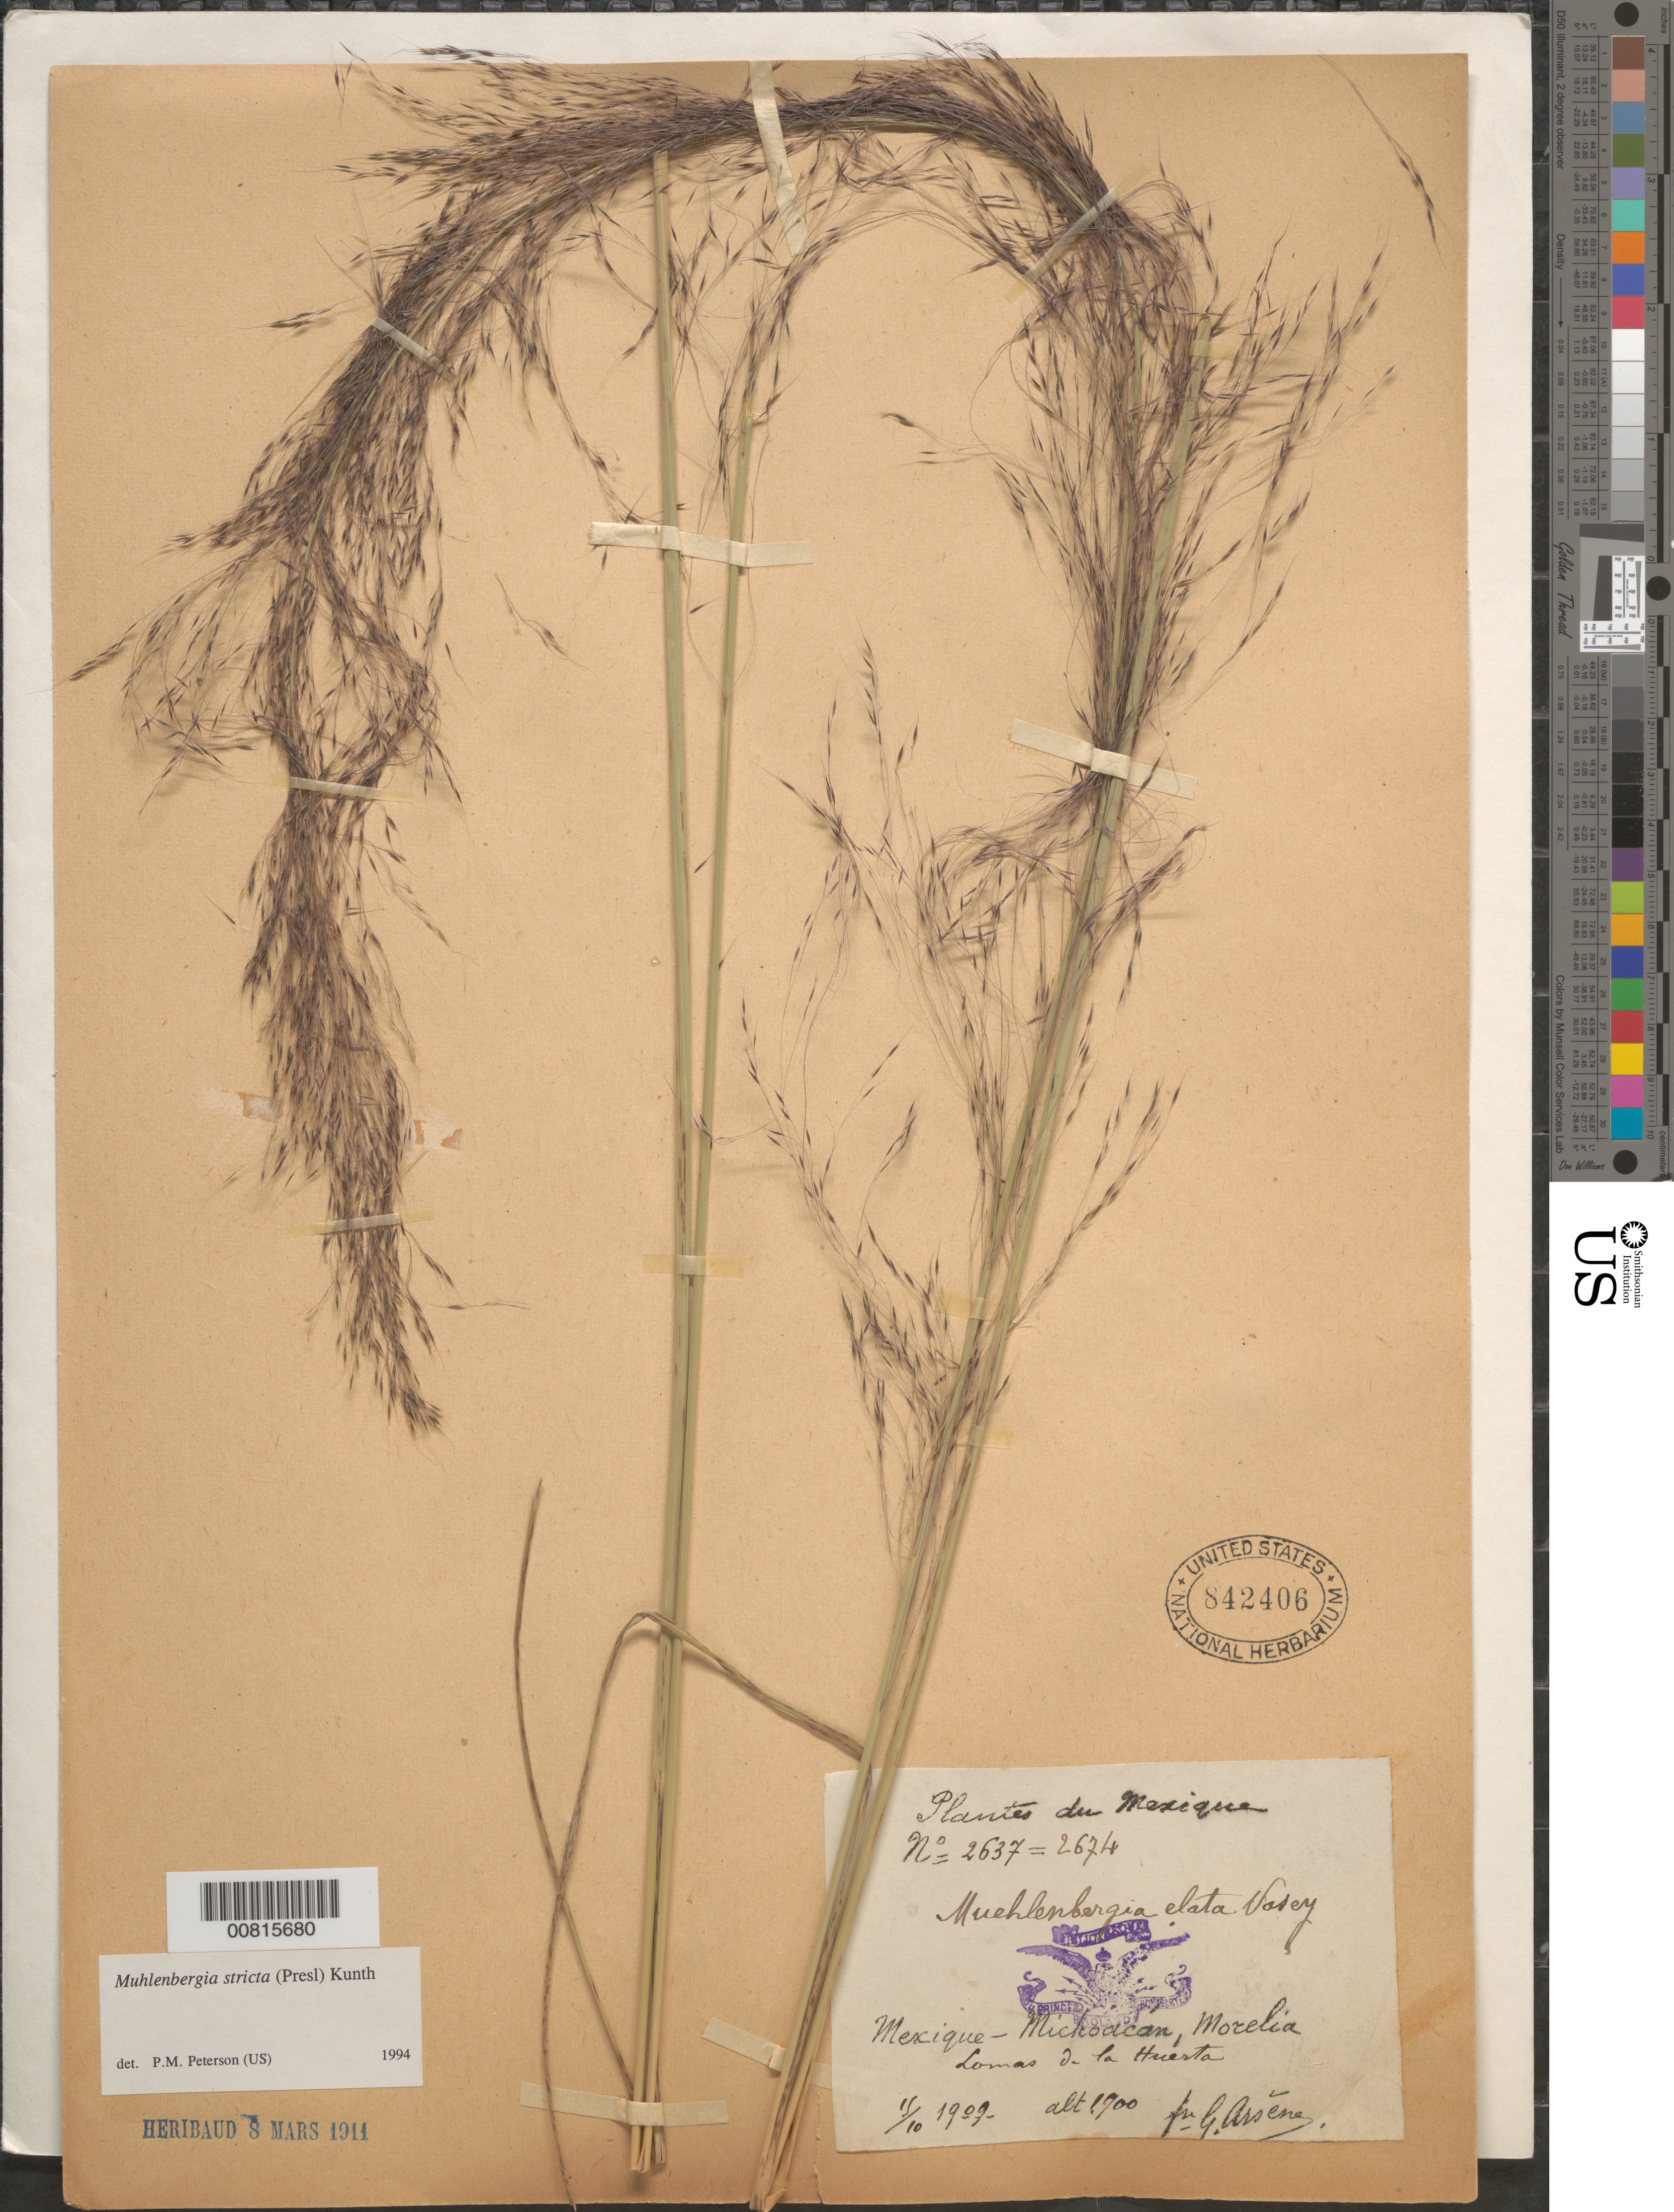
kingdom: Plantae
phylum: Tracheophyta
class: Liliopsida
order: Poales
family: Poaceae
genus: Muhlenbergia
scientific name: Muhlenbergia stricta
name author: (J. Presl) Kunth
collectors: Bro. G. Arsène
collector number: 2637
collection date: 1909-10-11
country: Mexico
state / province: Michoacán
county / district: Morelia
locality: Lomas de la Huerta, Vicinity of Morelia, mpio. Morelia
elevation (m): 1900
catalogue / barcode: US 842406